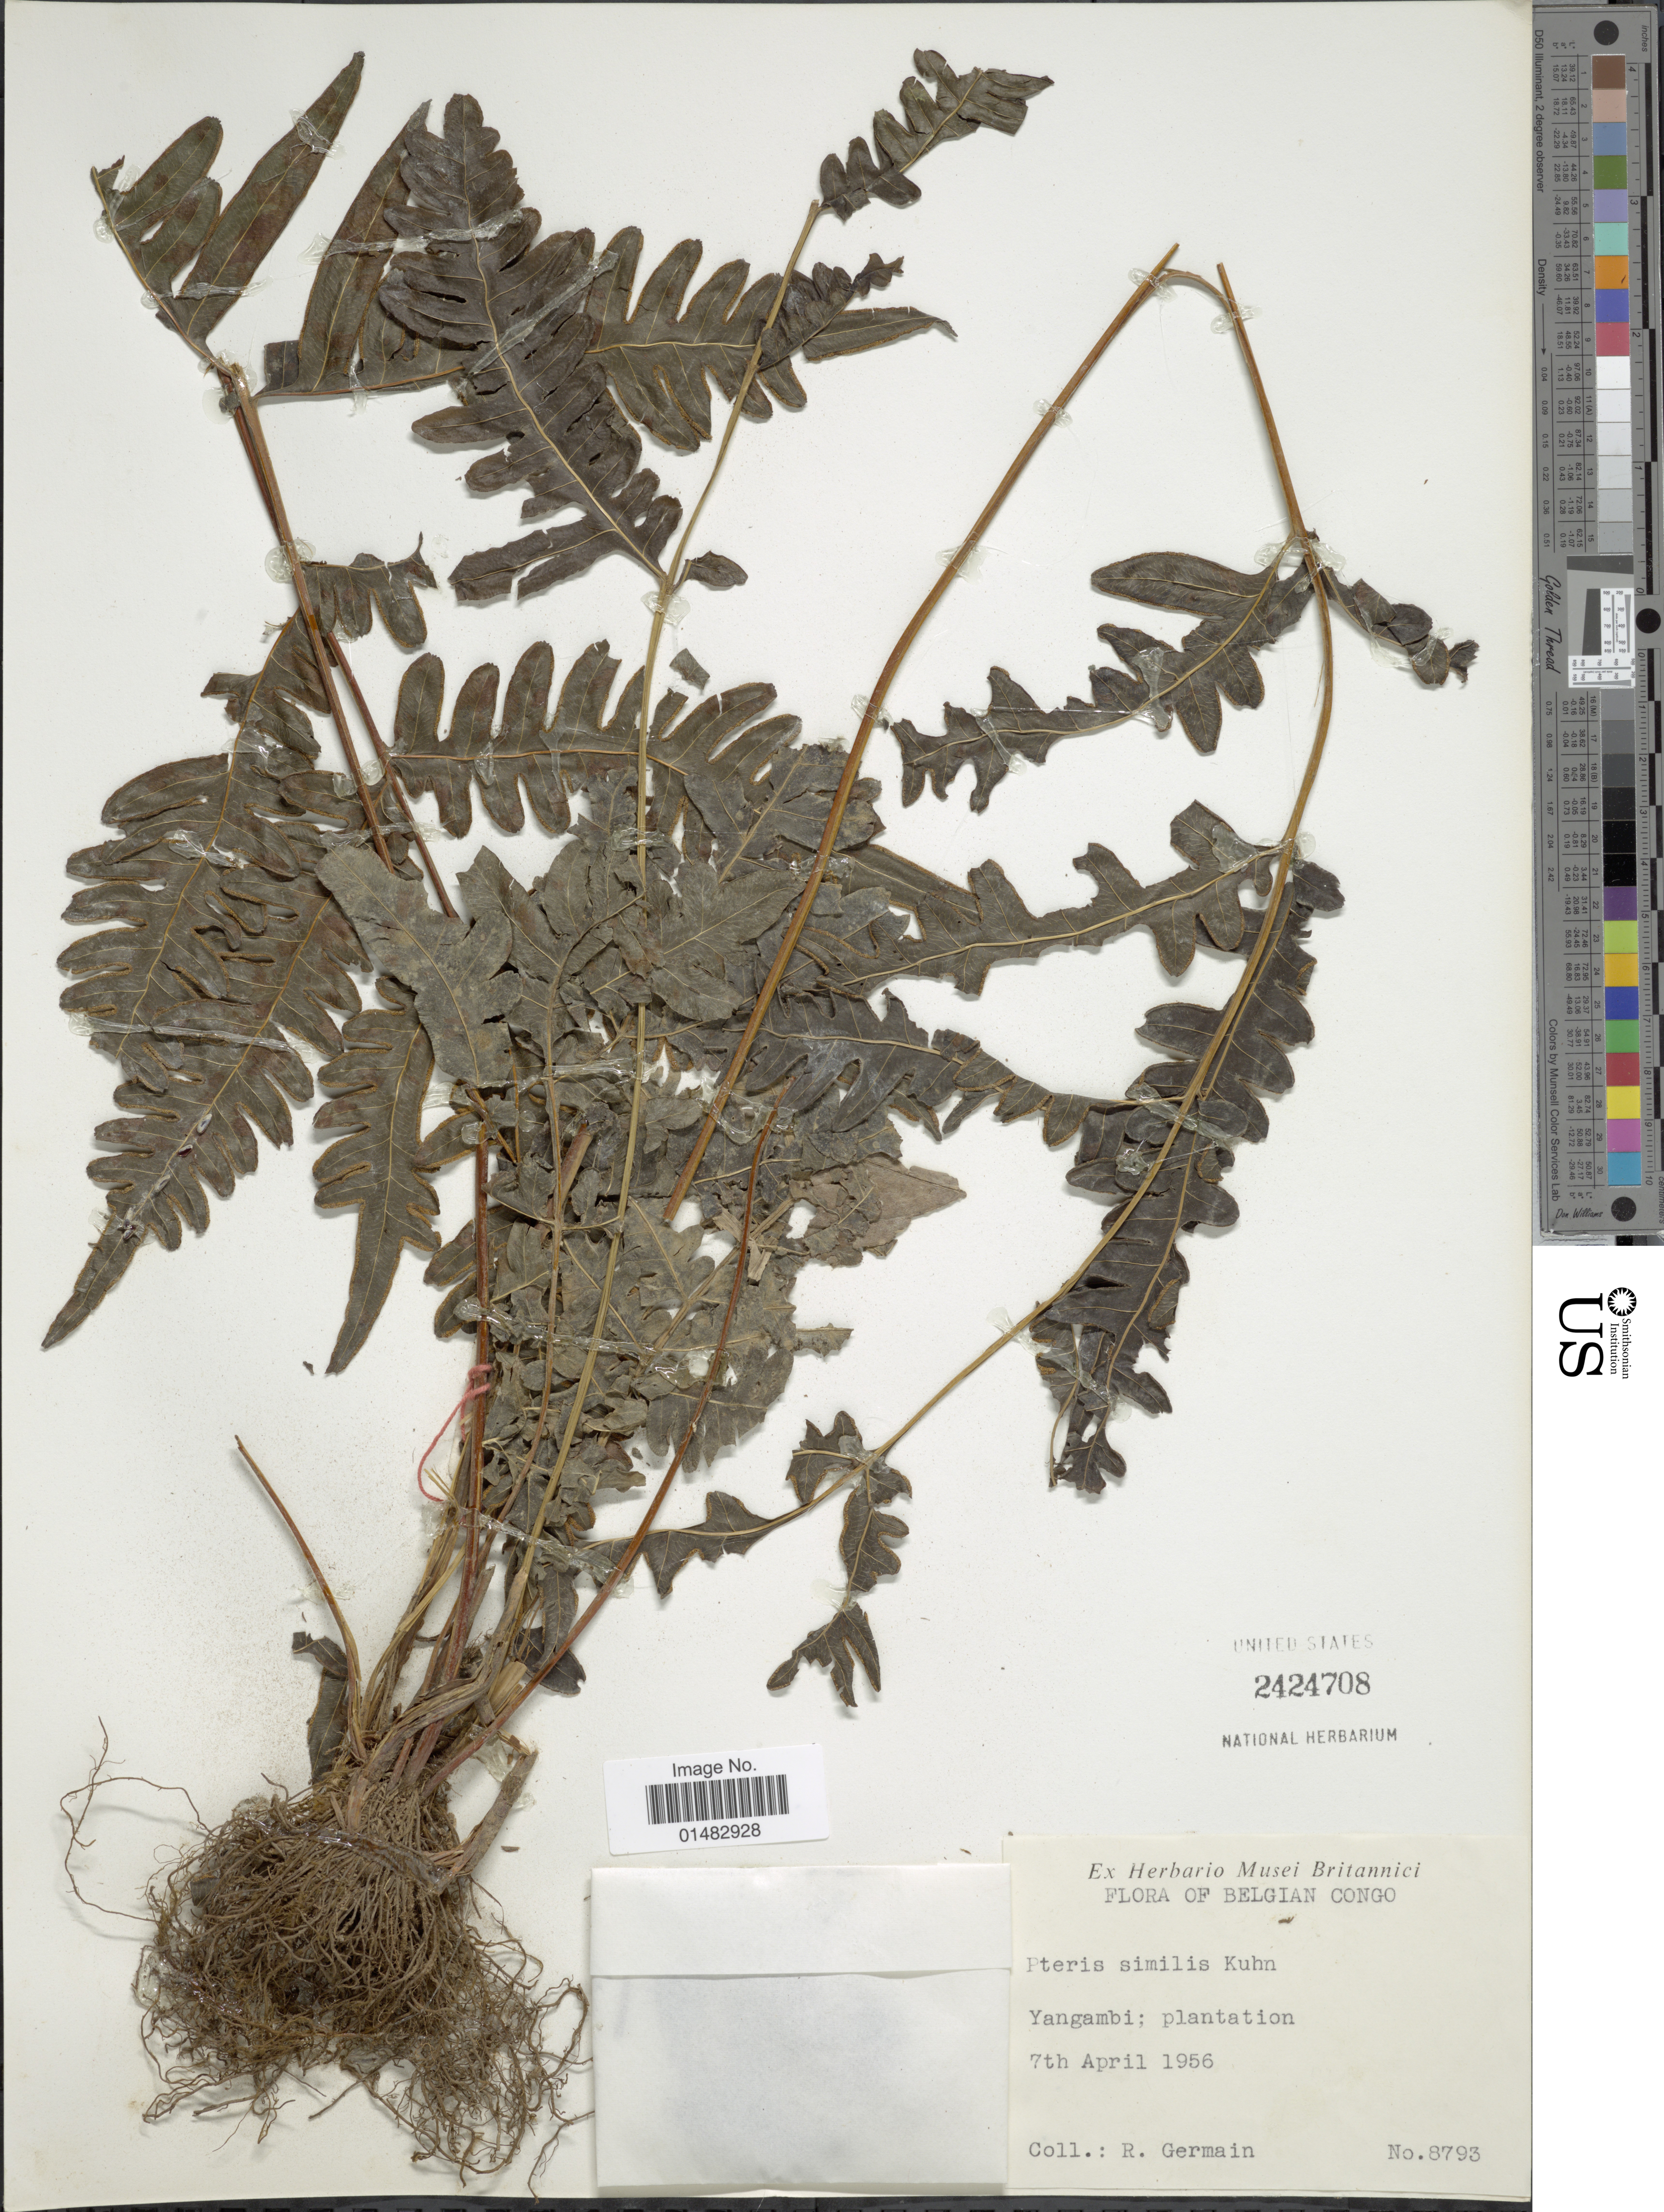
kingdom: Plantae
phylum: Tracheophyta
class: Polypodiopsida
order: Polypodiales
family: Pteridaceae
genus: Pteris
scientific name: Pteris similis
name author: Kuhn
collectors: R. Germain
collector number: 8793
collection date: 1956-04-07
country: Congo, Democratic Republic of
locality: Yangambi: Plantation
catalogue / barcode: US 2424708